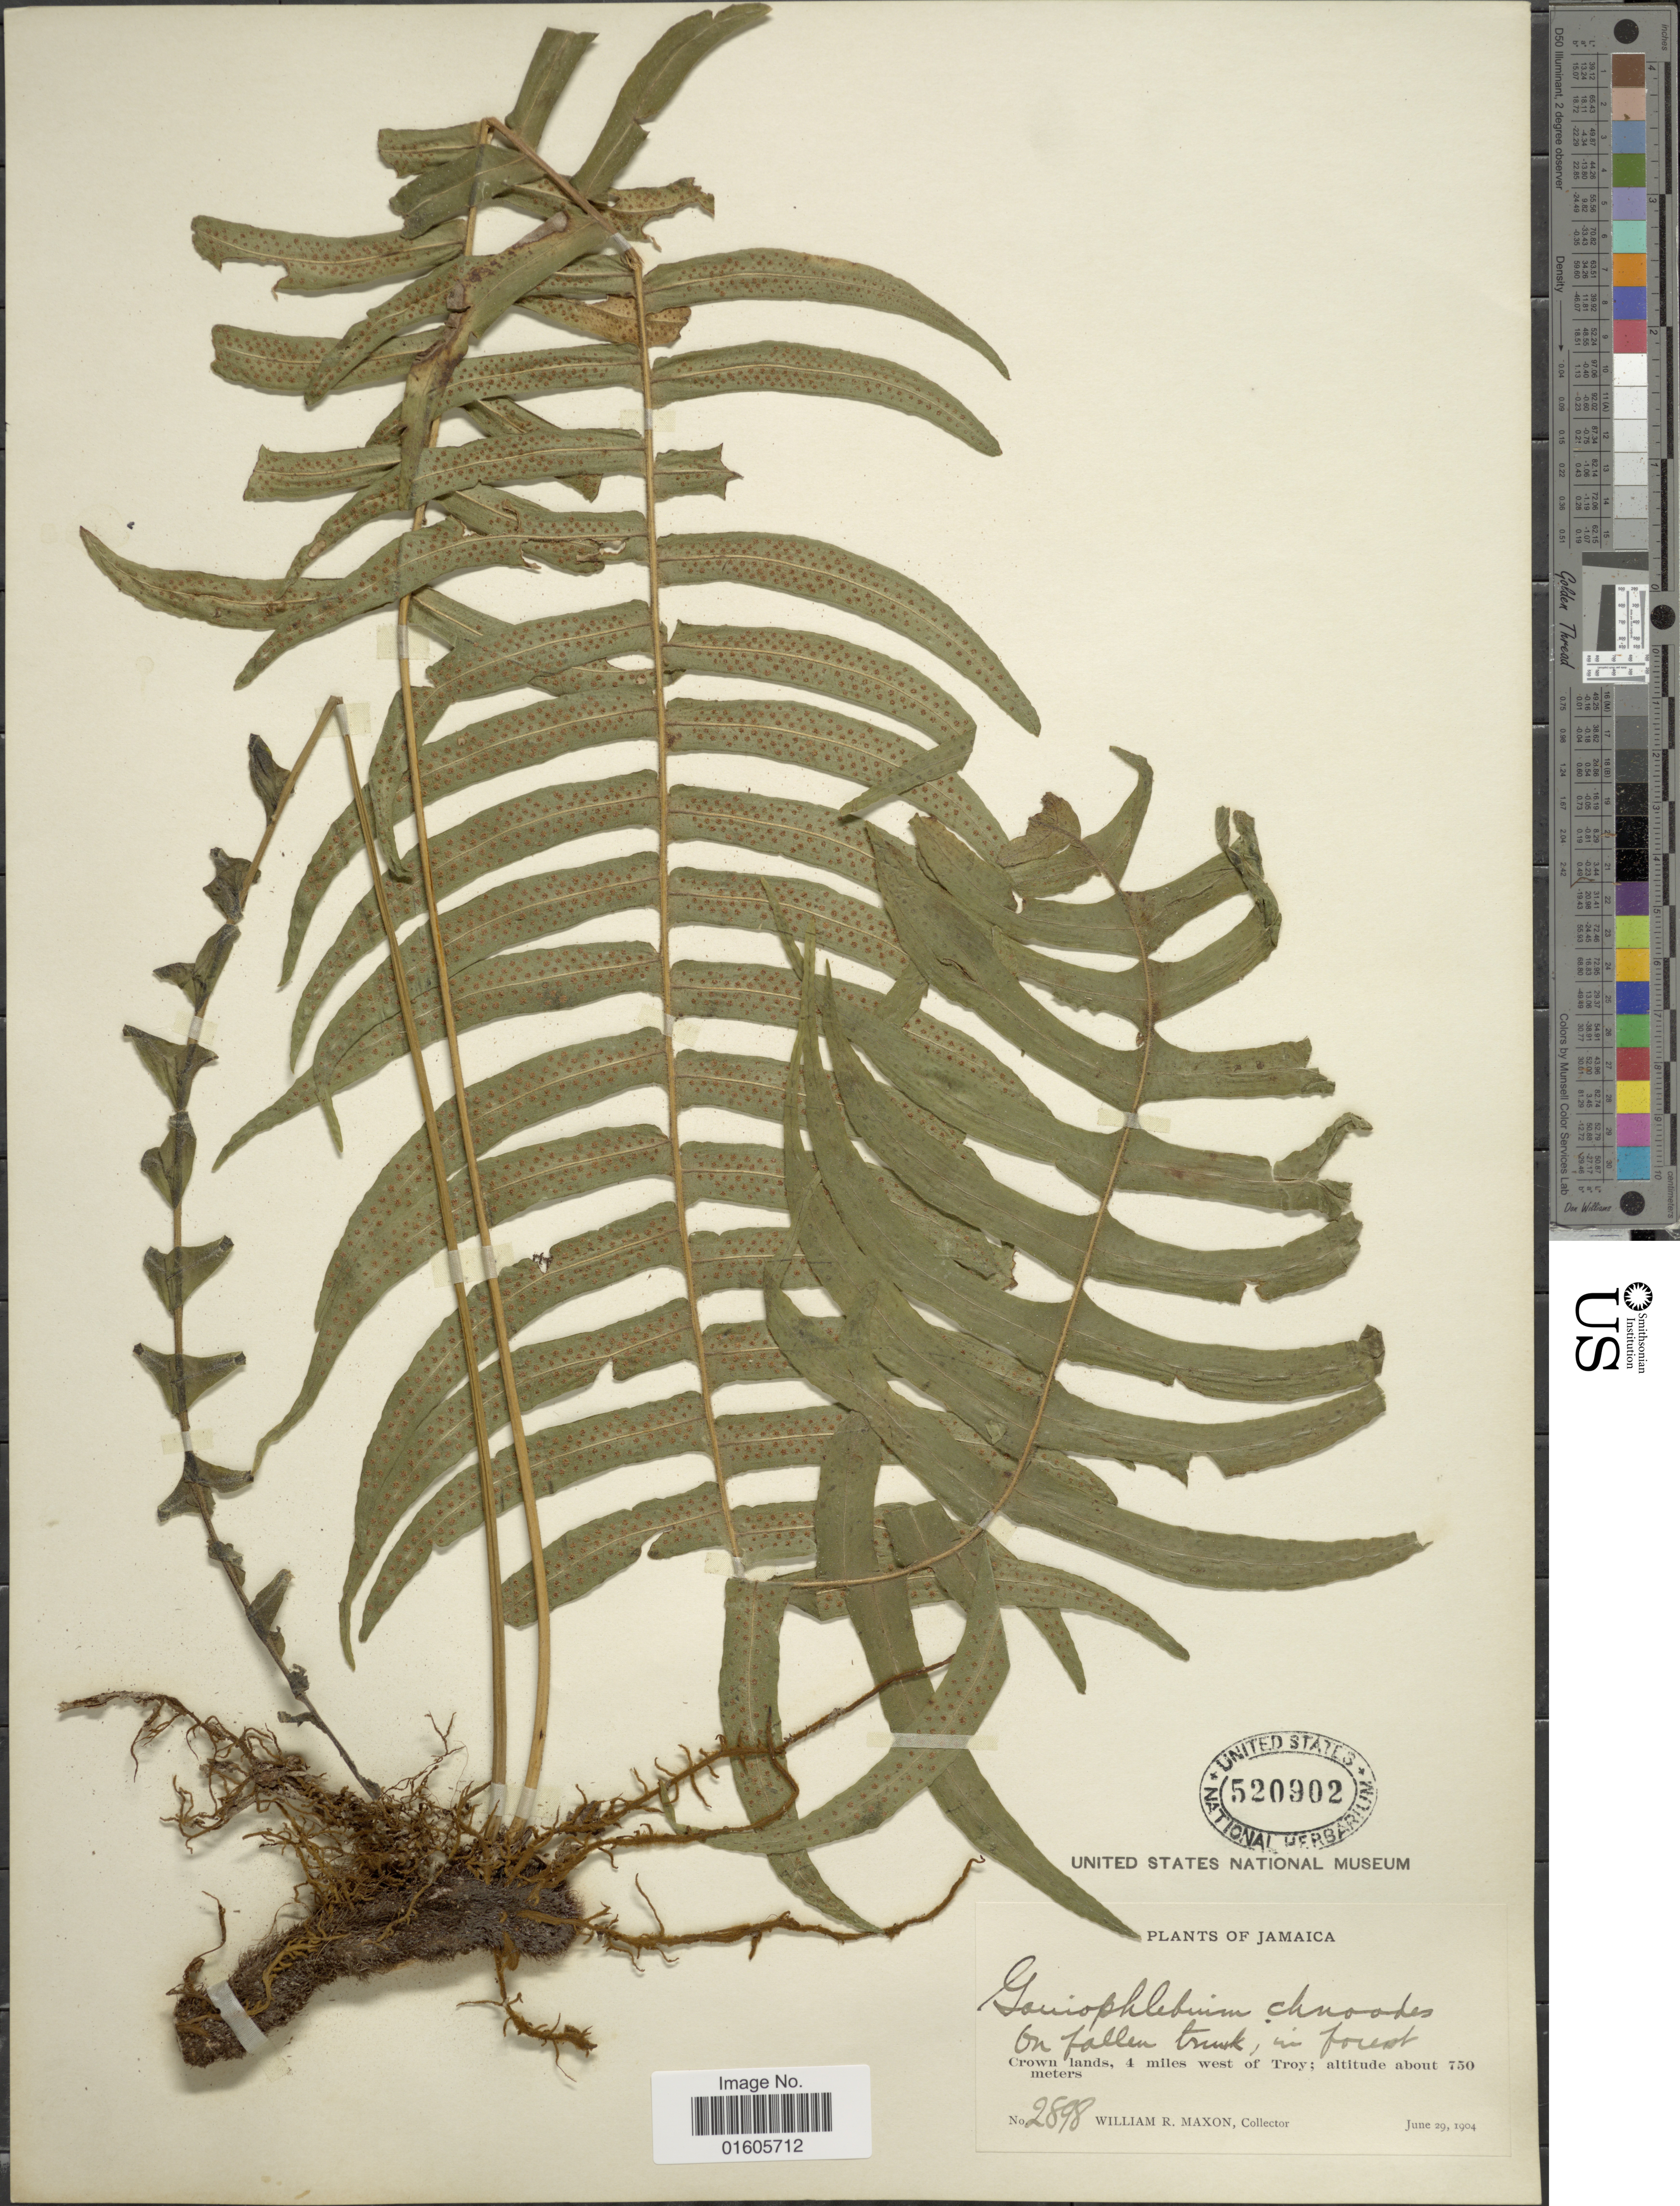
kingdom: Plantae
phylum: Tracheophyta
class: Polypodiopsida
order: Polypodiales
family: Polypodiaceae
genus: Serpocaulon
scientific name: Serpocaulon dissimile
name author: (L.) A.R. Sm.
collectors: W. R. Maxon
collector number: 2898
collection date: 1904-06-29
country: Jamaica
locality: Crown lands, 4 miles west of Troy.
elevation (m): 750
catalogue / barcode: US 520902